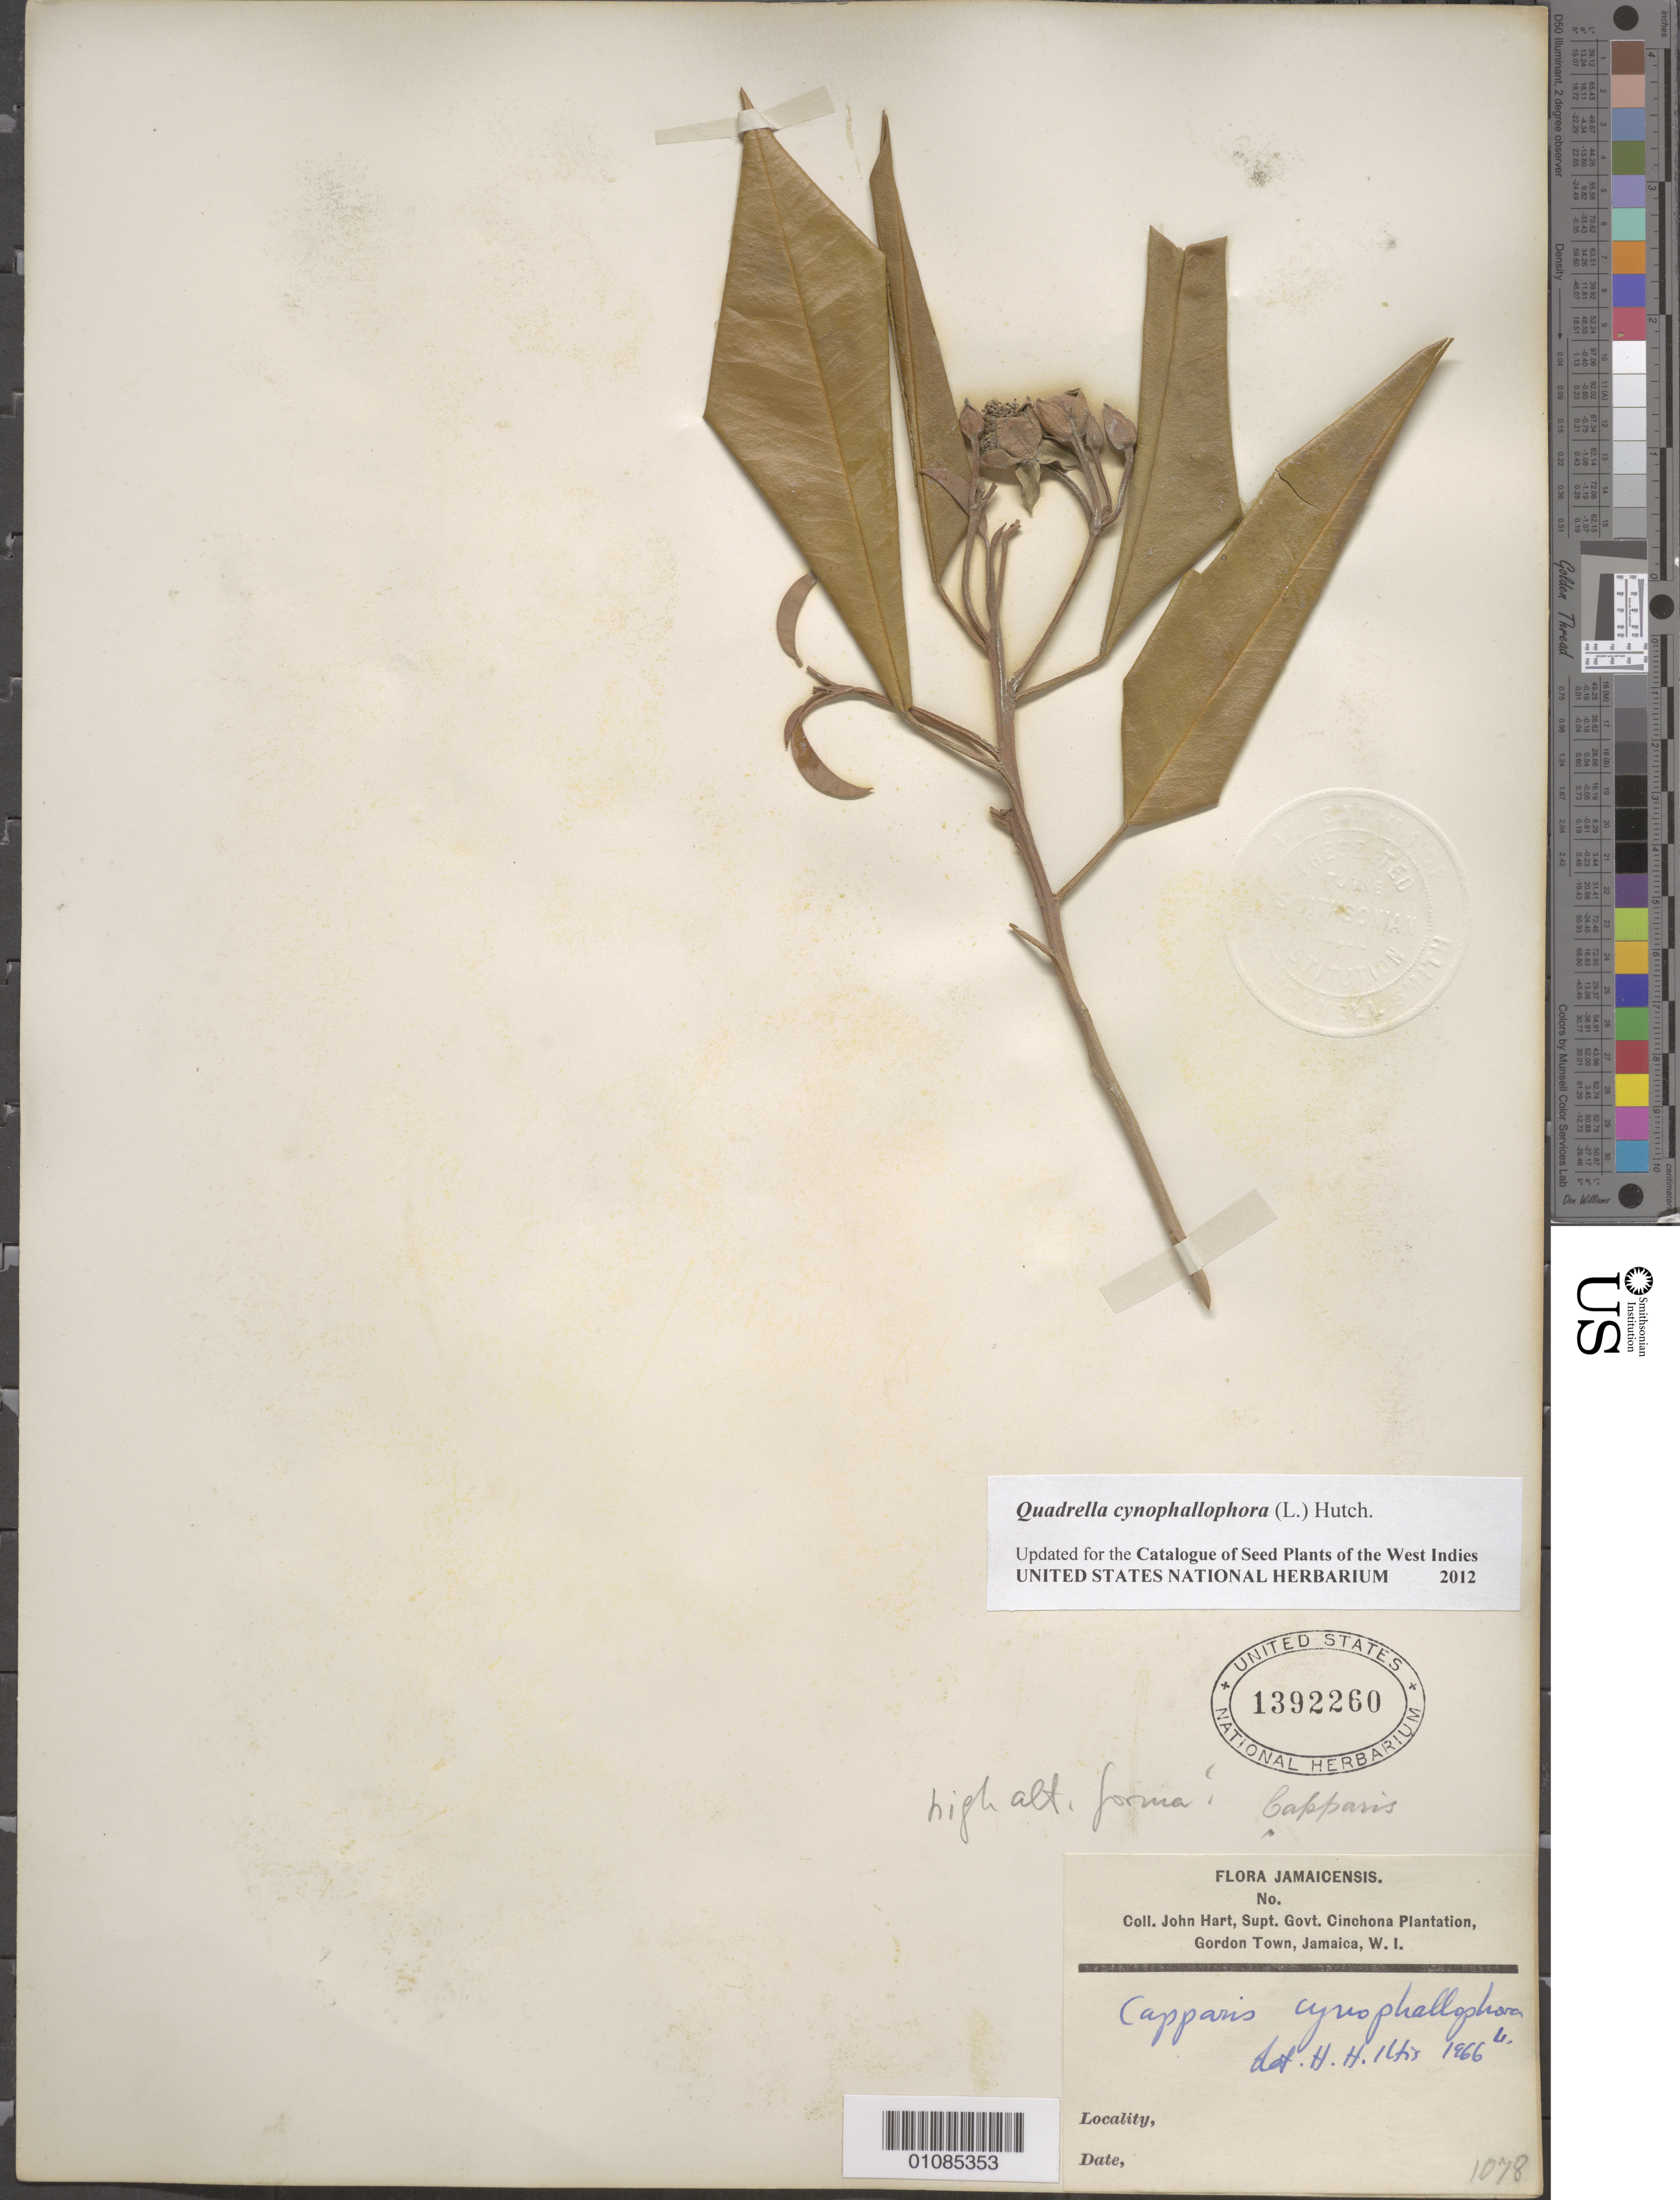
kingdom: Plantae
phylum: Tracheophyta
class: Magnoliopsida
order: Brassicales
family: Capparaceae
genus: Quadrella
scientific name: Quadrella cynophallophora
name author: (L.) Hutch.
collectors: J. Hart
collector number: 1078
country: Jamaica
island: Jamaica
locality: Cinchona Plantation, Gordon Town.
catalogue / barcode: US 1392260